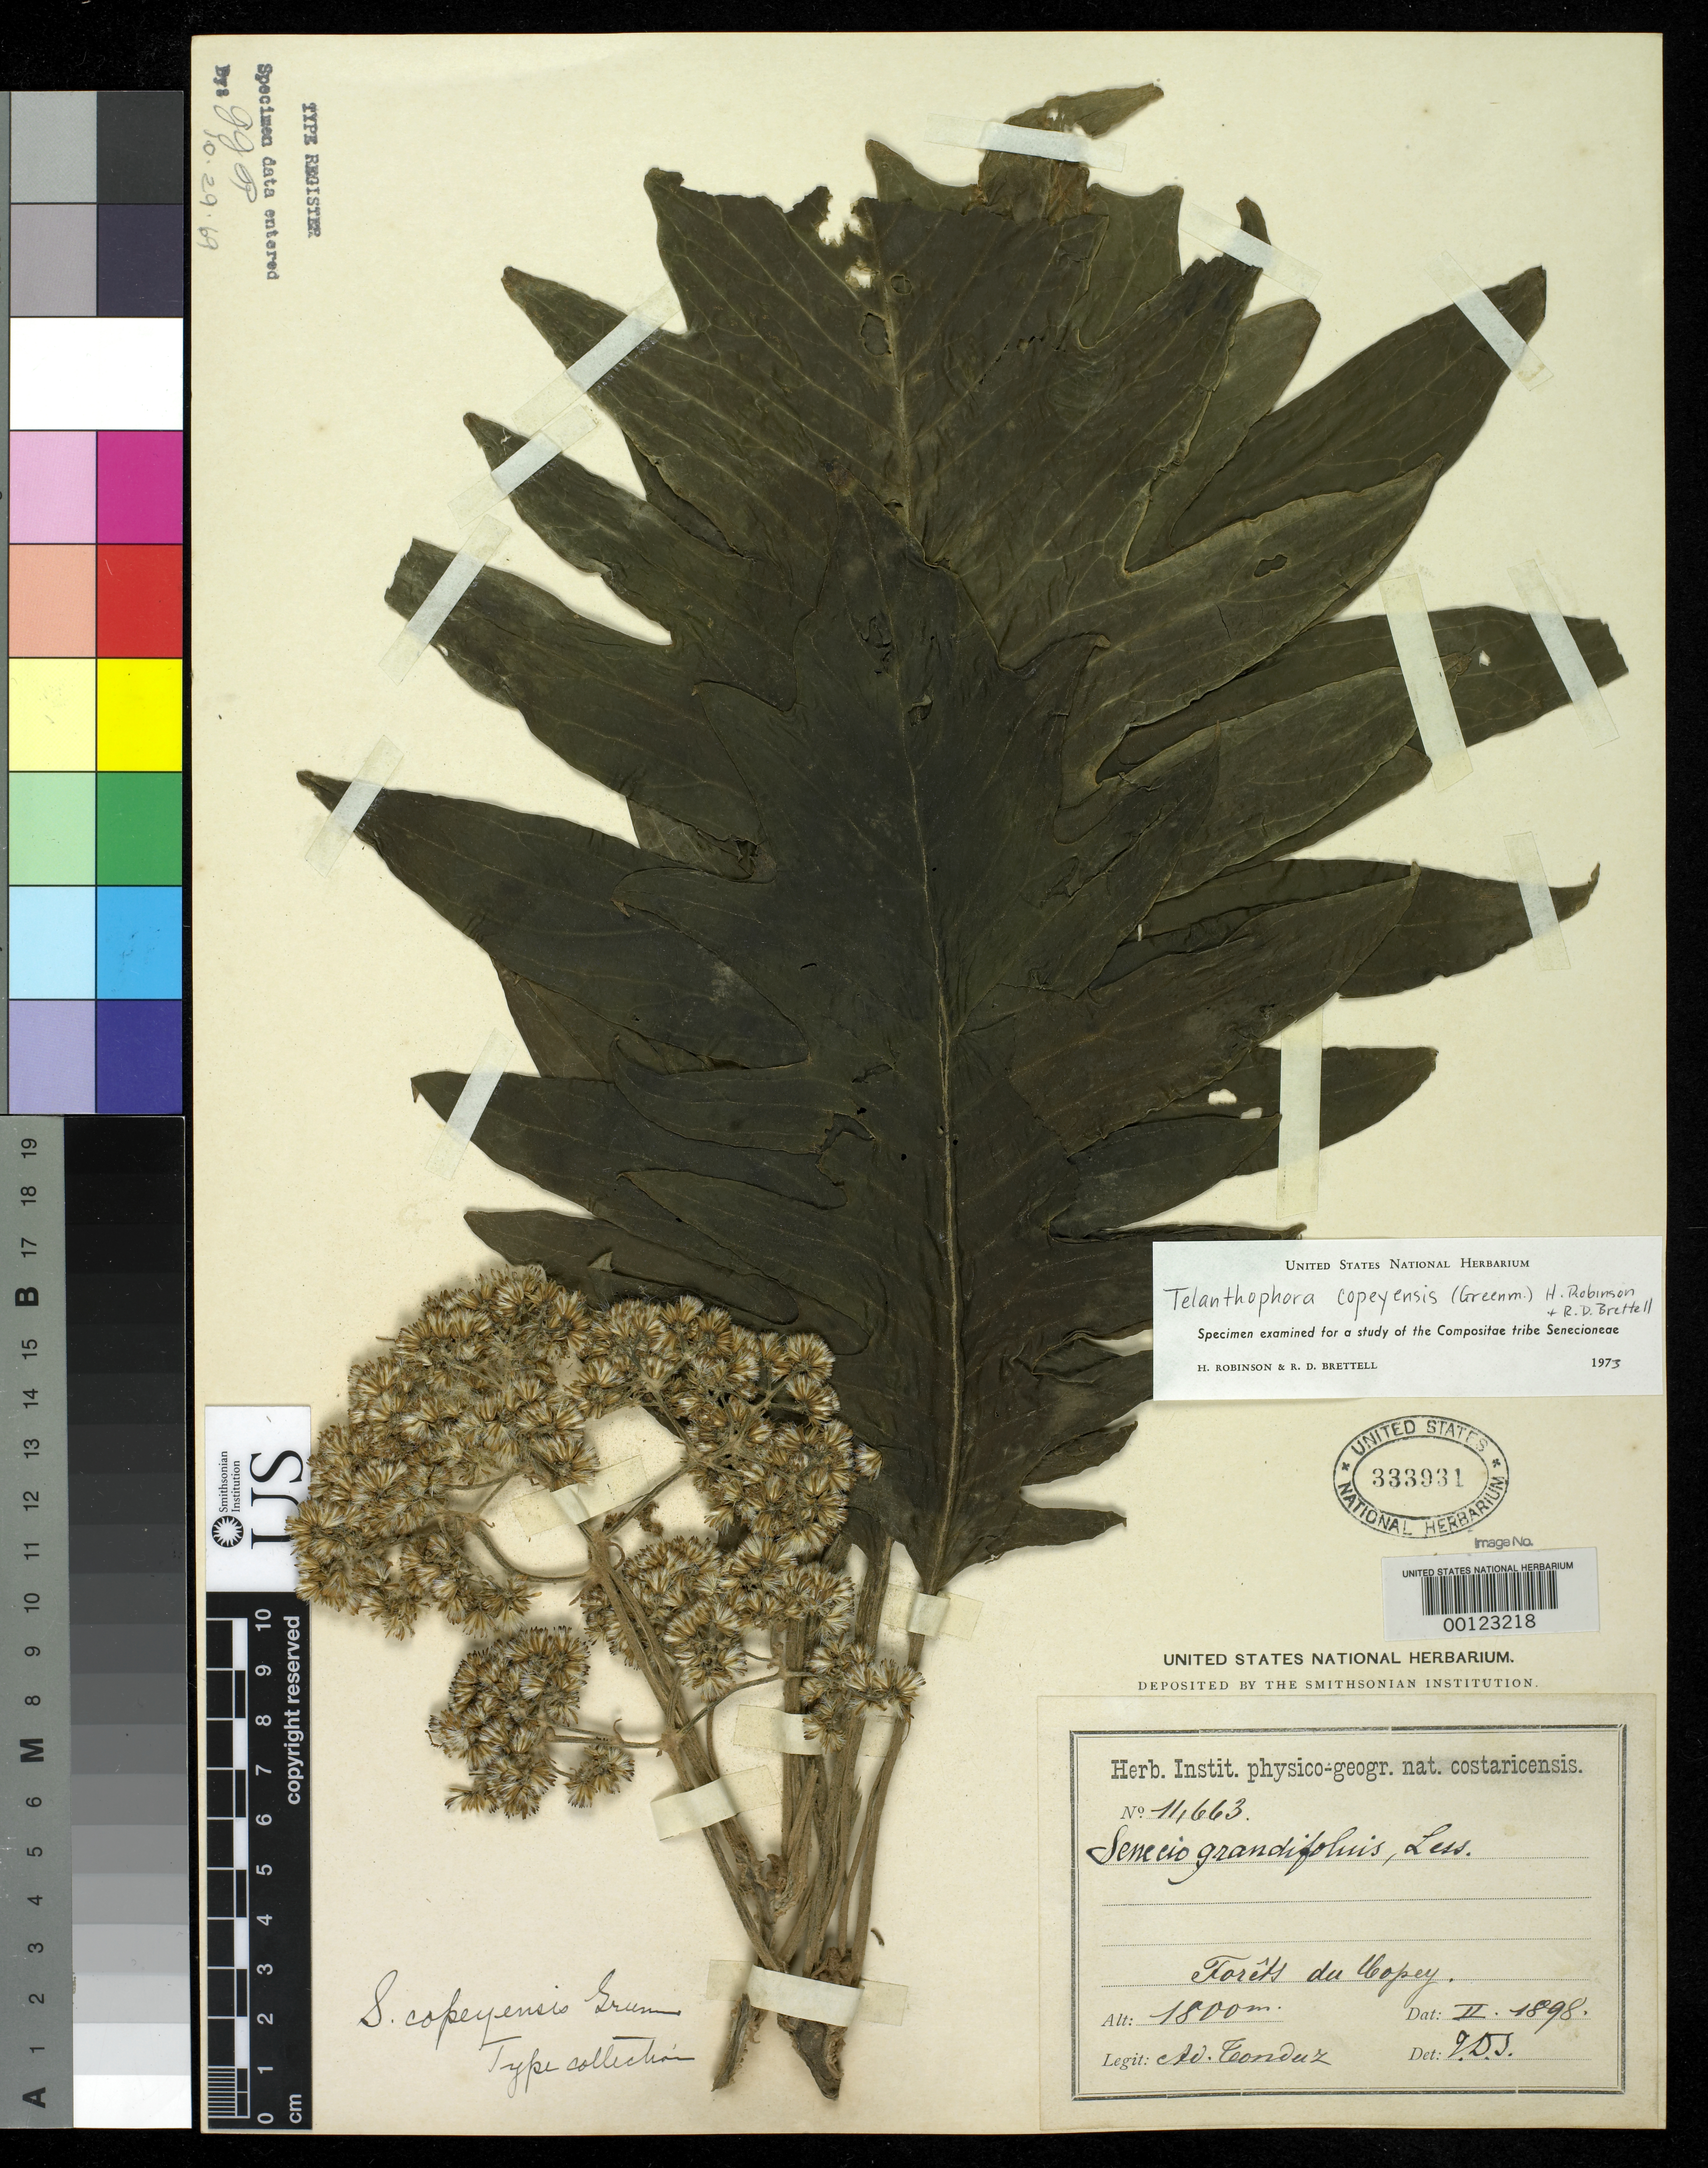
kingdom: Plantae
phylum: Tracheophyta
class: Magnoliopsida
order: Asterales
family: Asteraceae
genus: Senecio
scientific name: Senecio copeyensis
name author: Greenm.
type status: Isotype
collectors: A. Tonduz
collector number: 11663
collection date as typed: Feb 1898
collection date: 1898-02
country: Costa Rica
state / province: San José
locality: Copey.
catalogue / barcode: US 333931